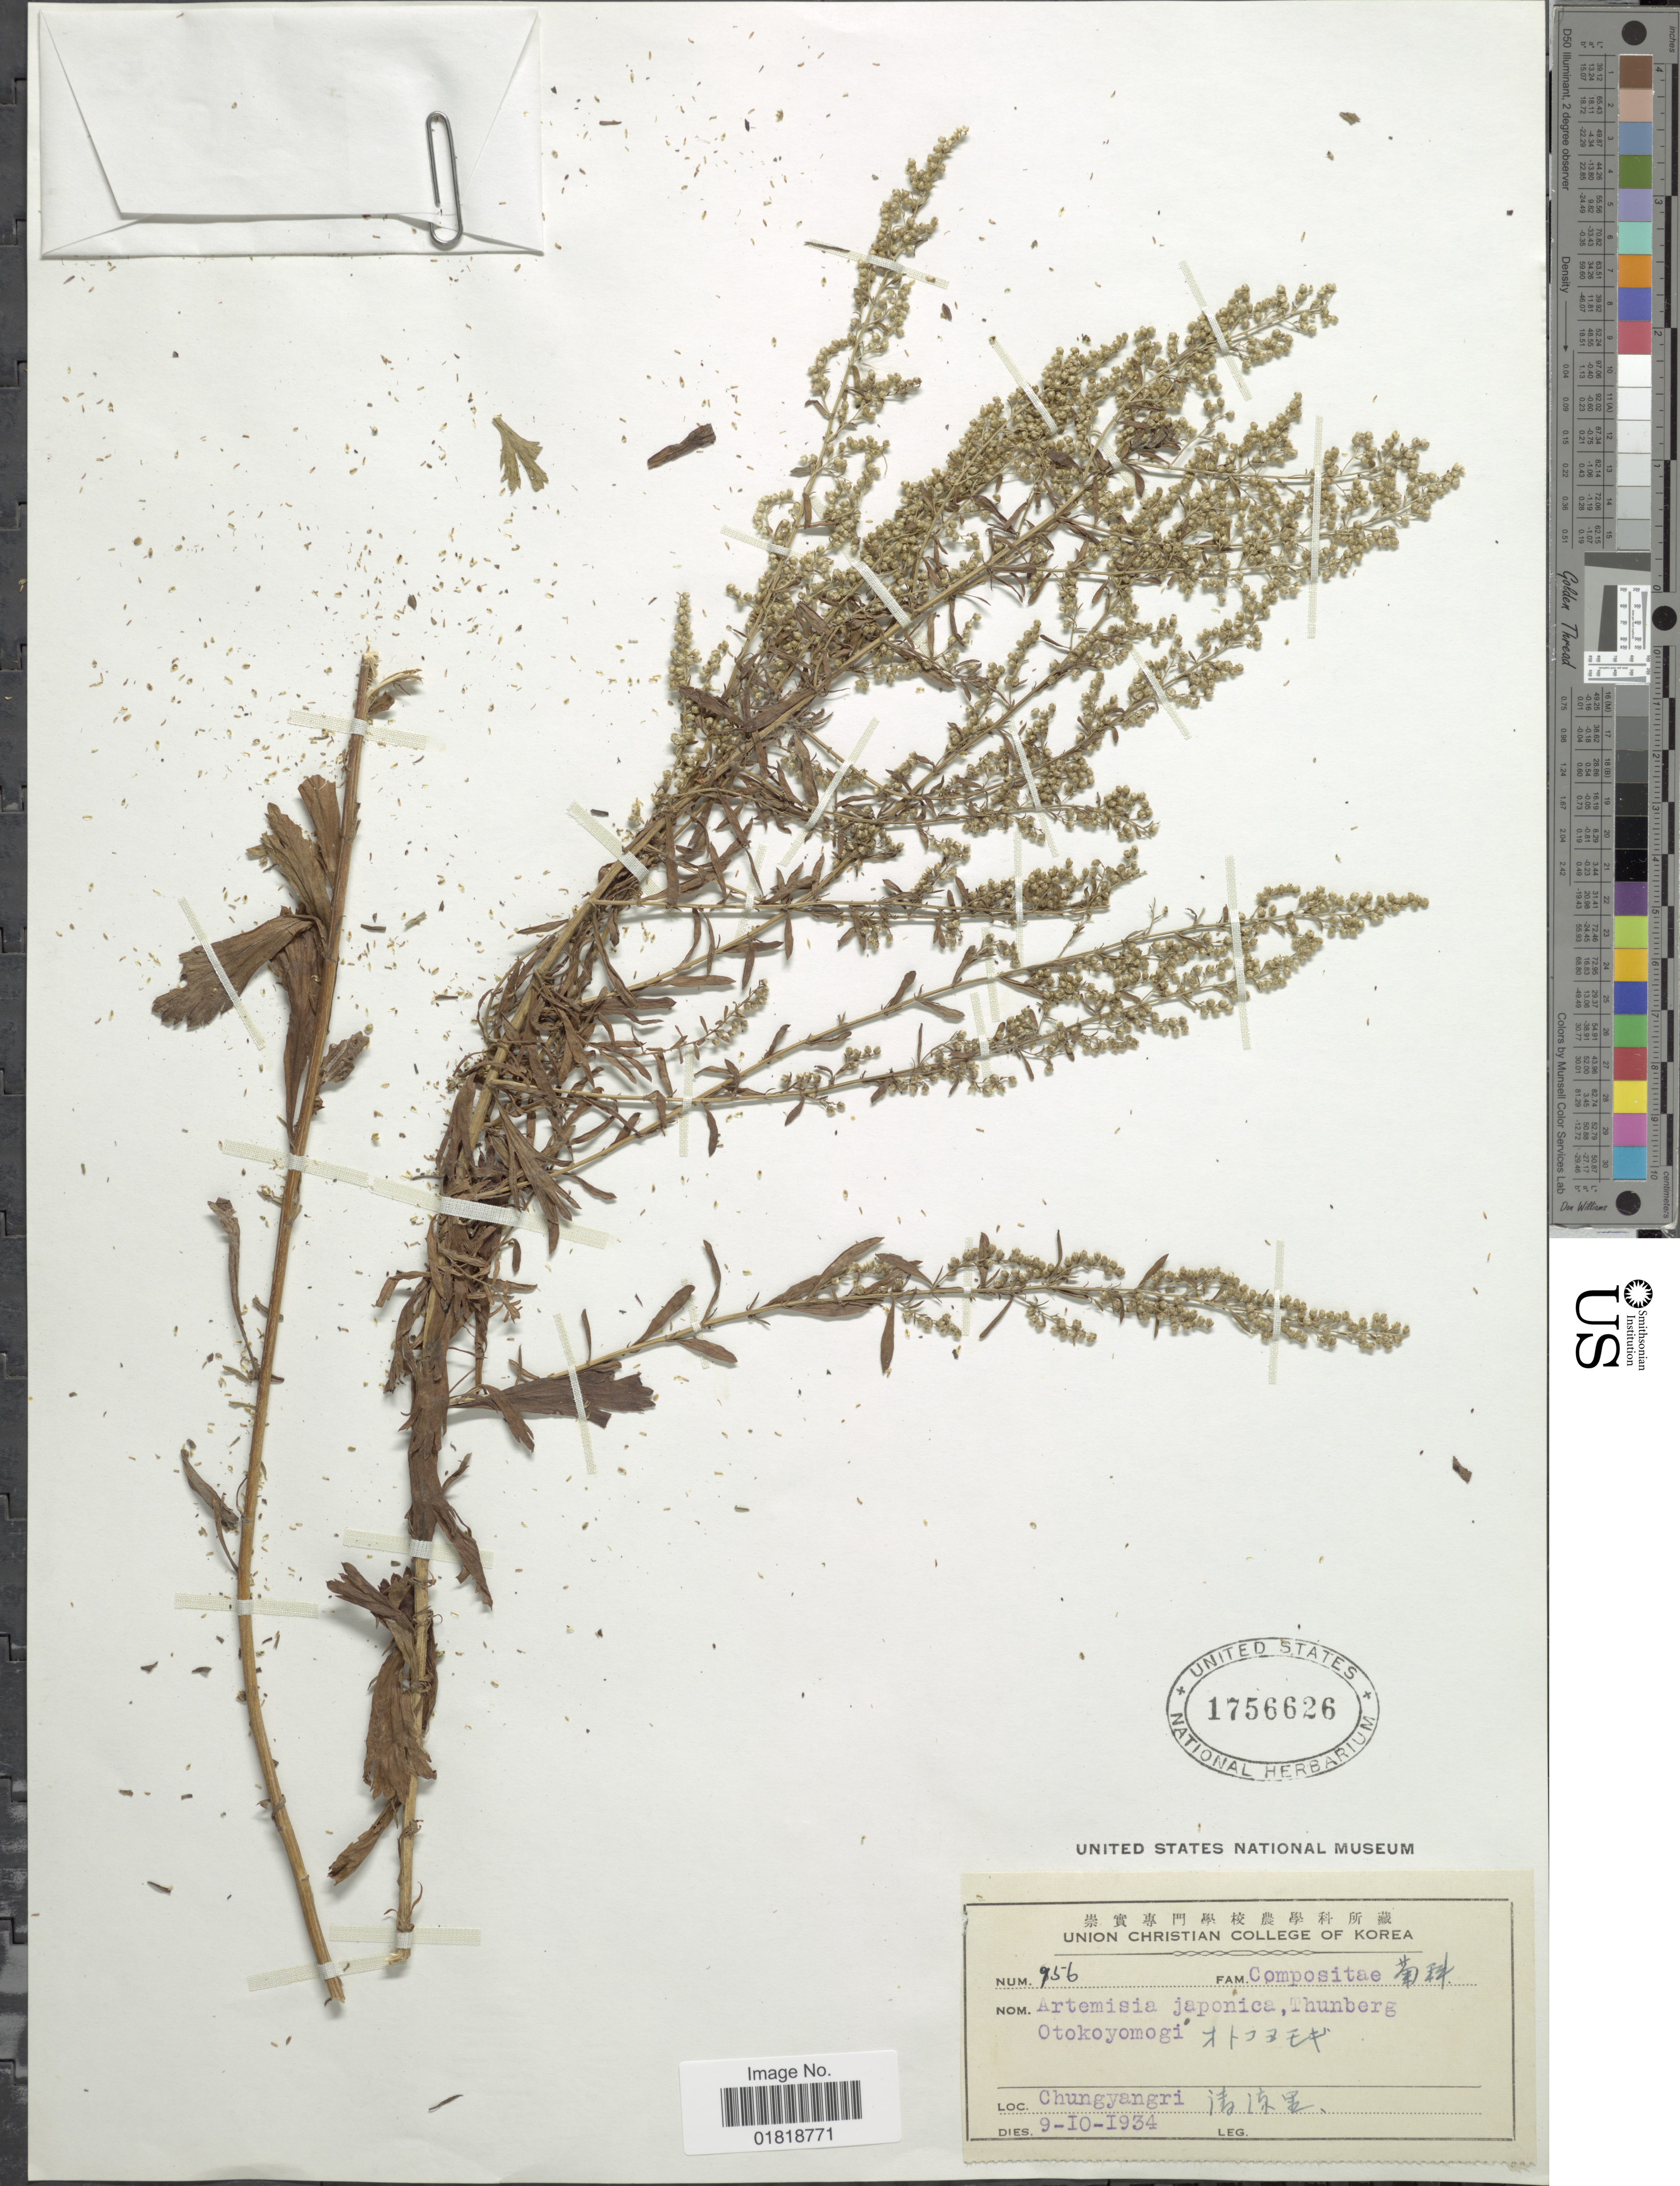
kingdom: Plantae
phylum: Tracheophyta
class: Magnoliopsida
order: Asterales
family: Asteraceae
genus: Artemisia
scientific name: Artemisia japonica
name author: Thunb.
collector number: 956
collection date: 1934-10-09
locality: Chungyangri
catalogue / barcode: US 1756626